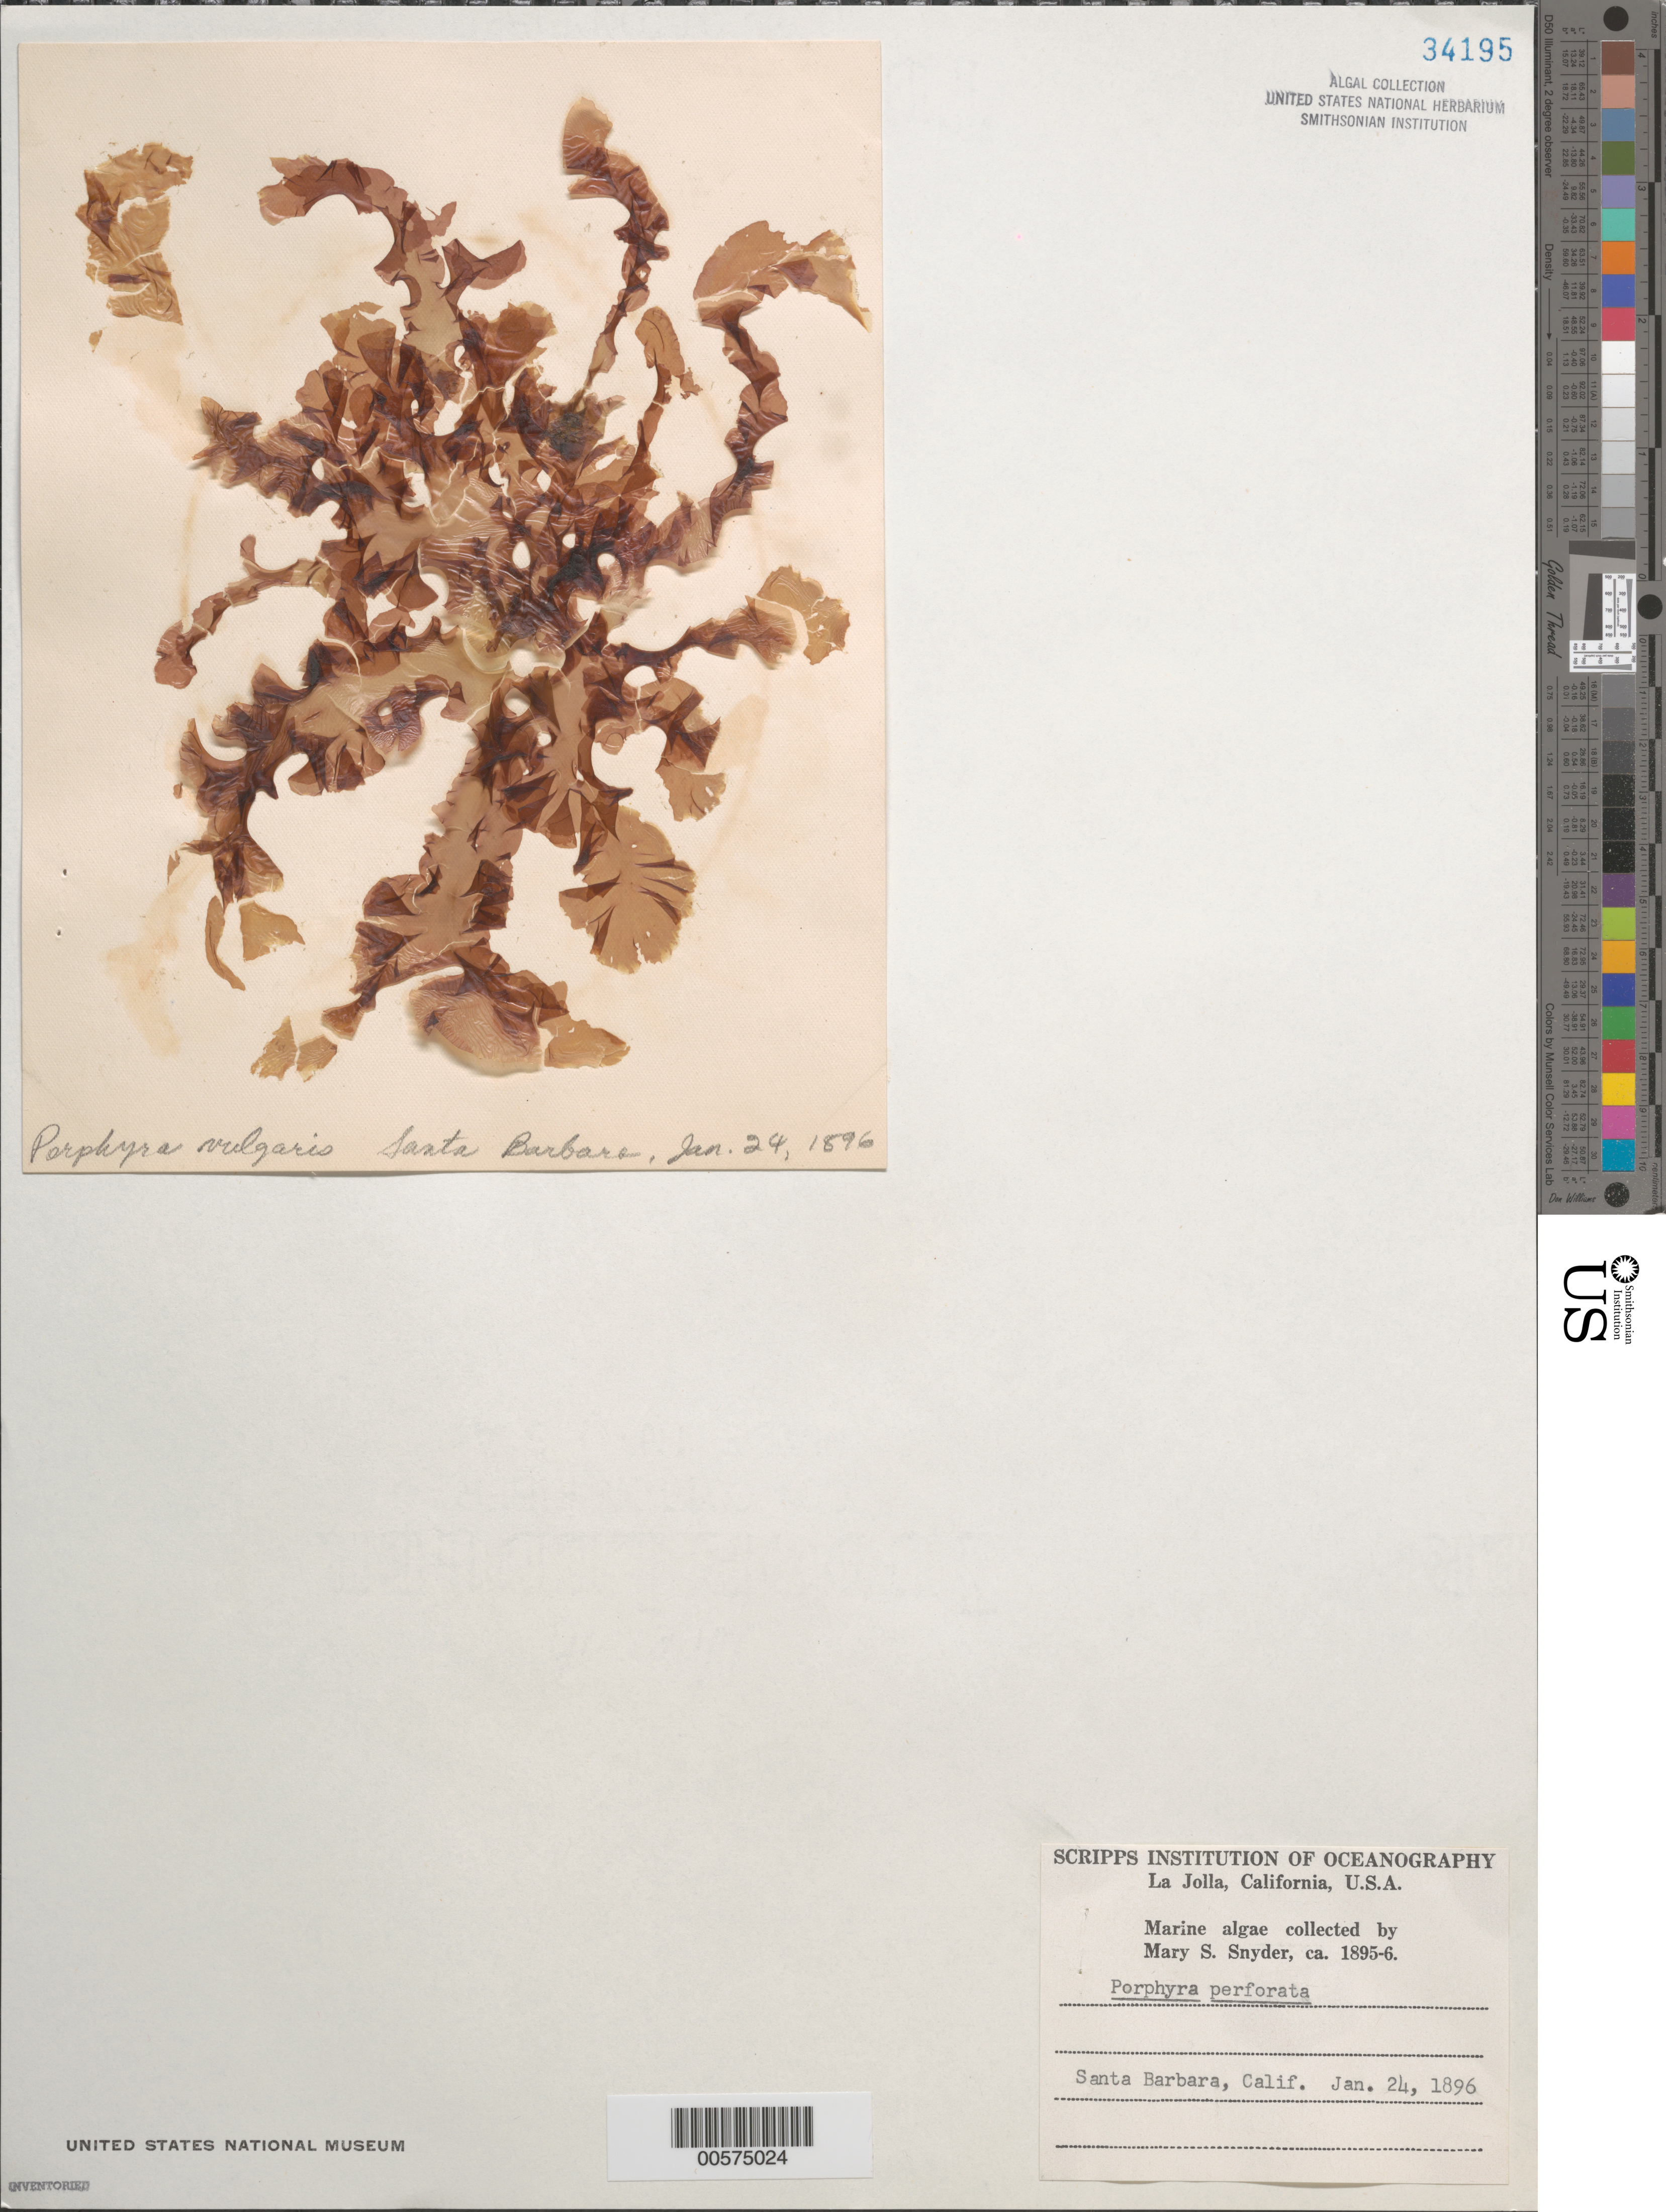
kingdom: Plantae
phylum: Rhodophyta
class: Bangiophyceae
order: Bangiales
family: Bangiaceae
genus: Pyropia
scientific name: Pyropia perforata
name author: (J. Agardh) S.C. Lindstrom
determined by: Algae name updating Project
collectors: M. Snyder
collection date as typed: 24 Jan 1896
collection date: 1896-01-24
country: United States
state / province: California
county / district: Santa Barbara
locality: Santa Barbara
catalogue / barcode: US 34195